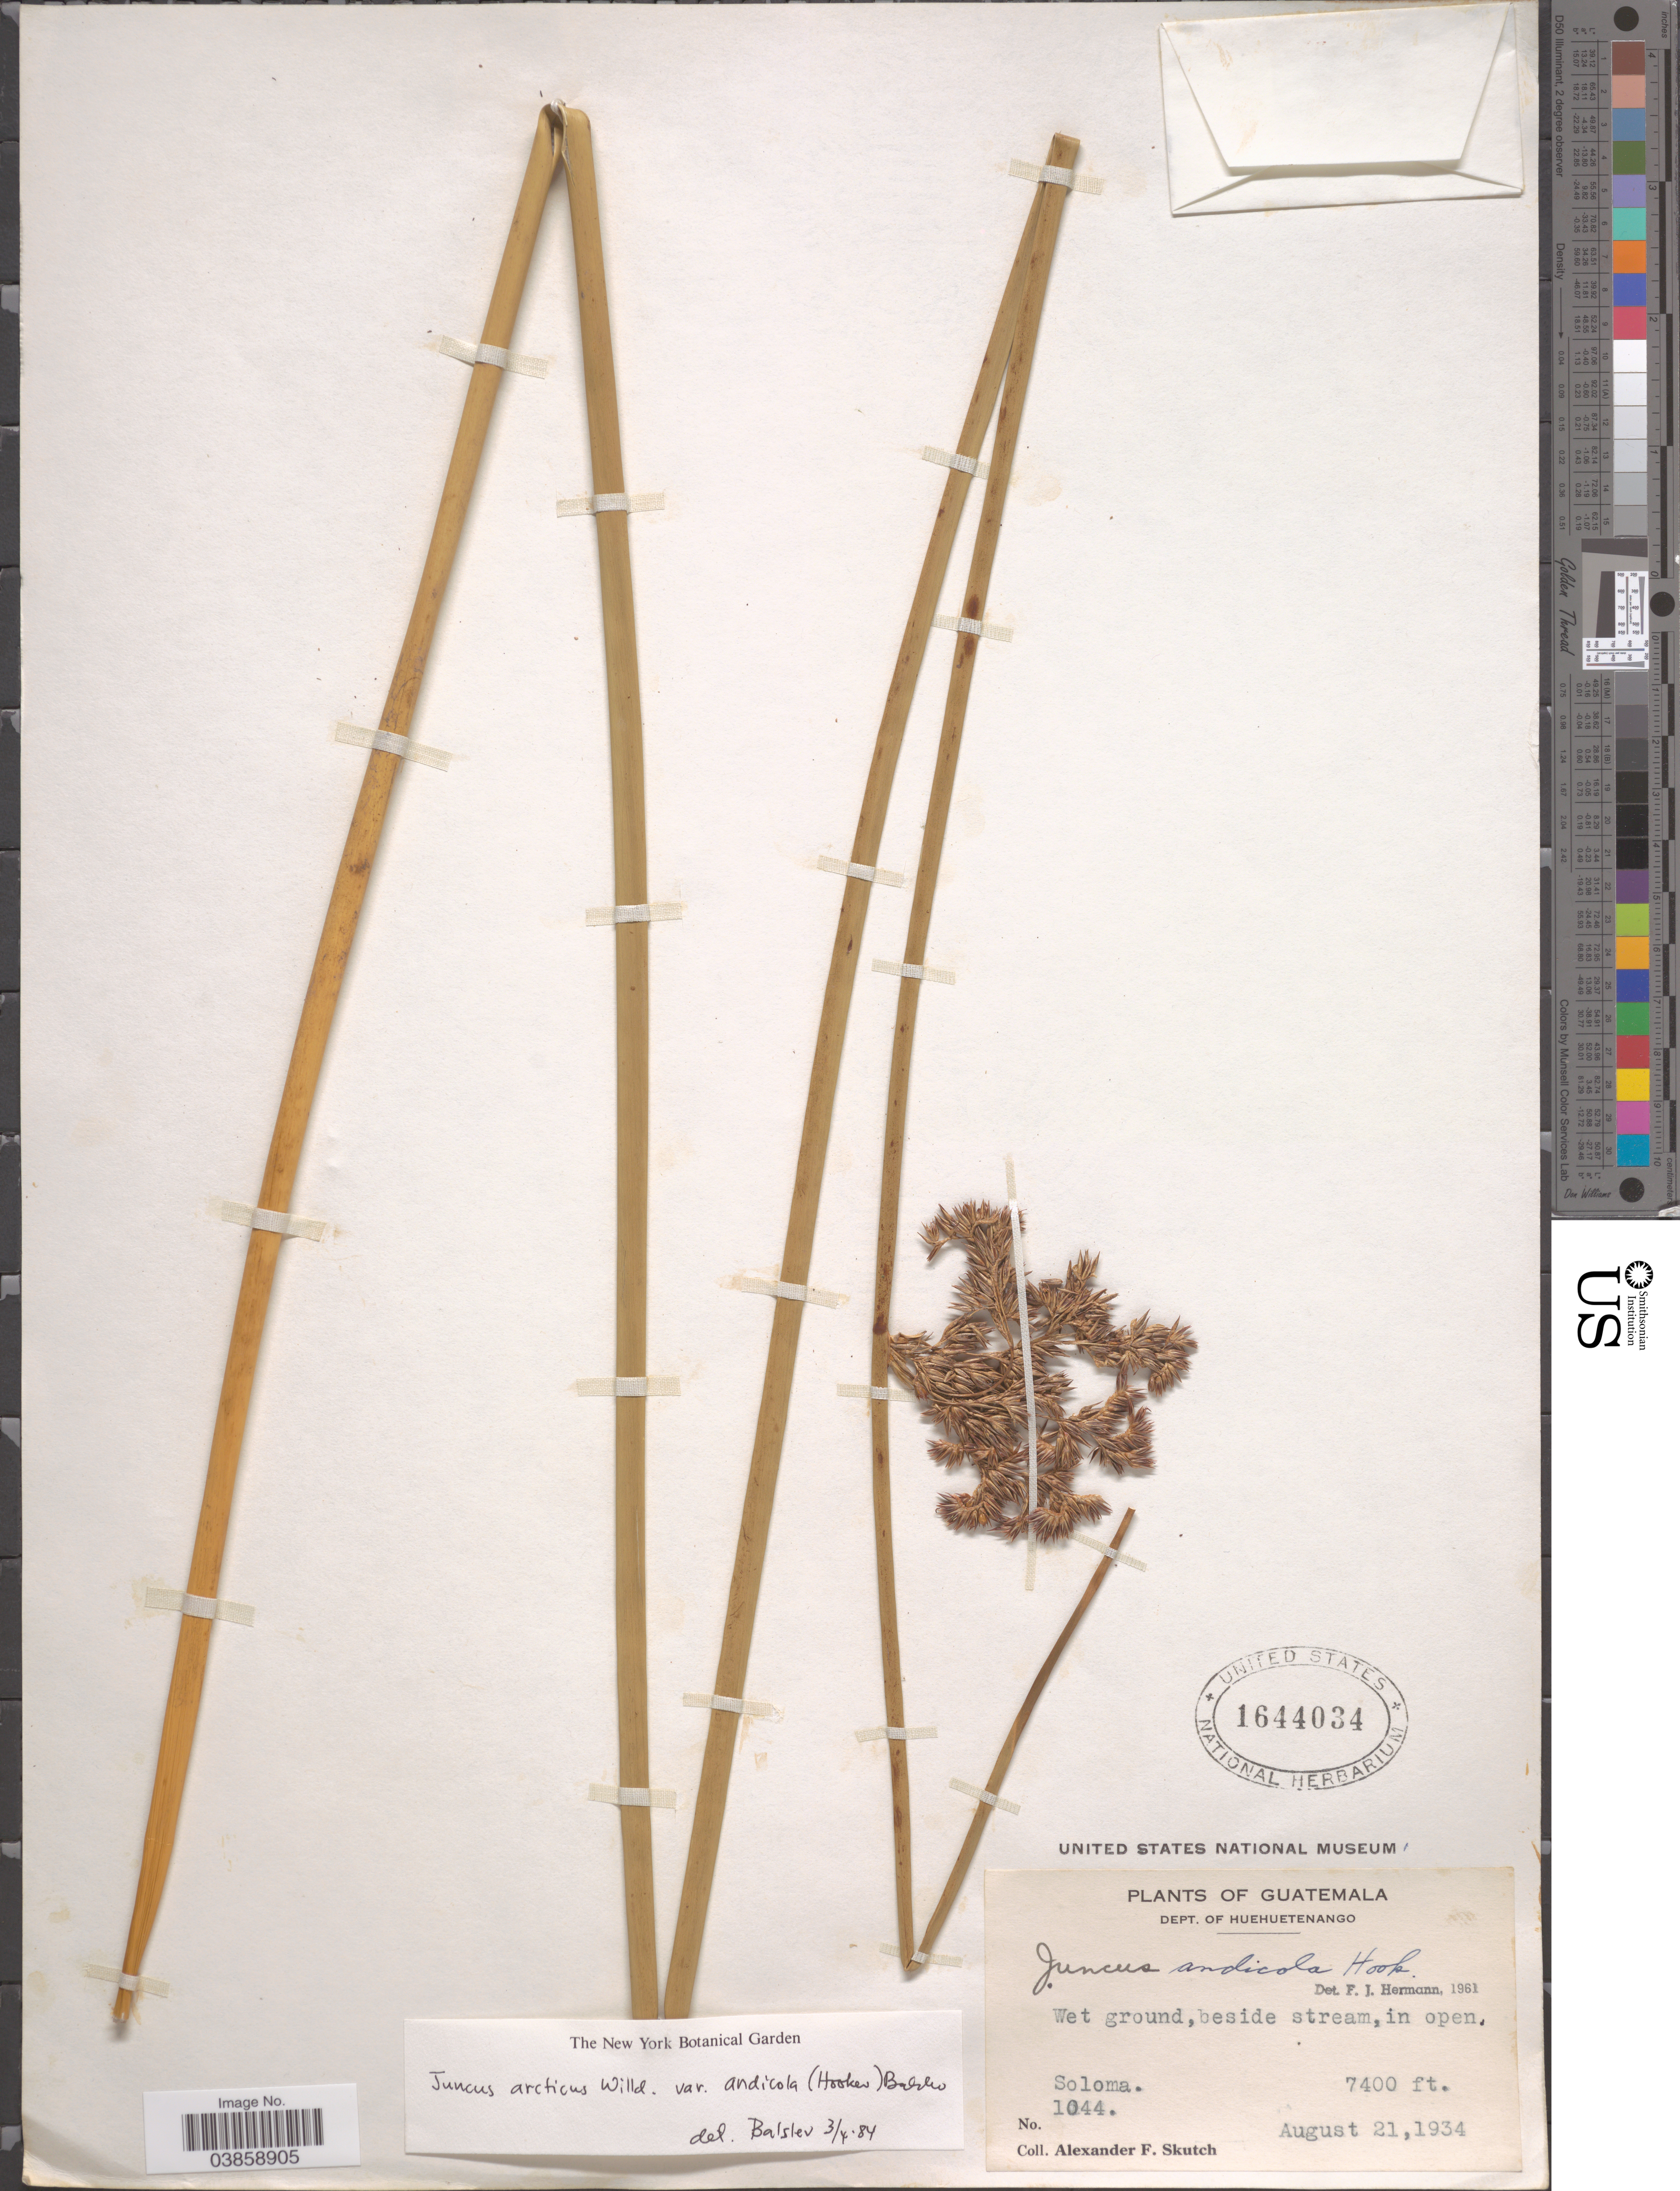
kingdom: Plantae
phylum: Tracheophyta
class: Liliopsida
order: Poales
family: Juncaceae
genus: Juncus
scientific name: Juncus arcticus var. andicola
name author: (Hook.) Balslev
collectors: A. F. Skutch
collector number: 1044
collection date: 1934-08-21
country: Guatemala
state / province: Huehuetenango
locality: Dept. of Huehuetenango. Soloma.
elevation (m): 2256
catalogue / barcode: US 1644034